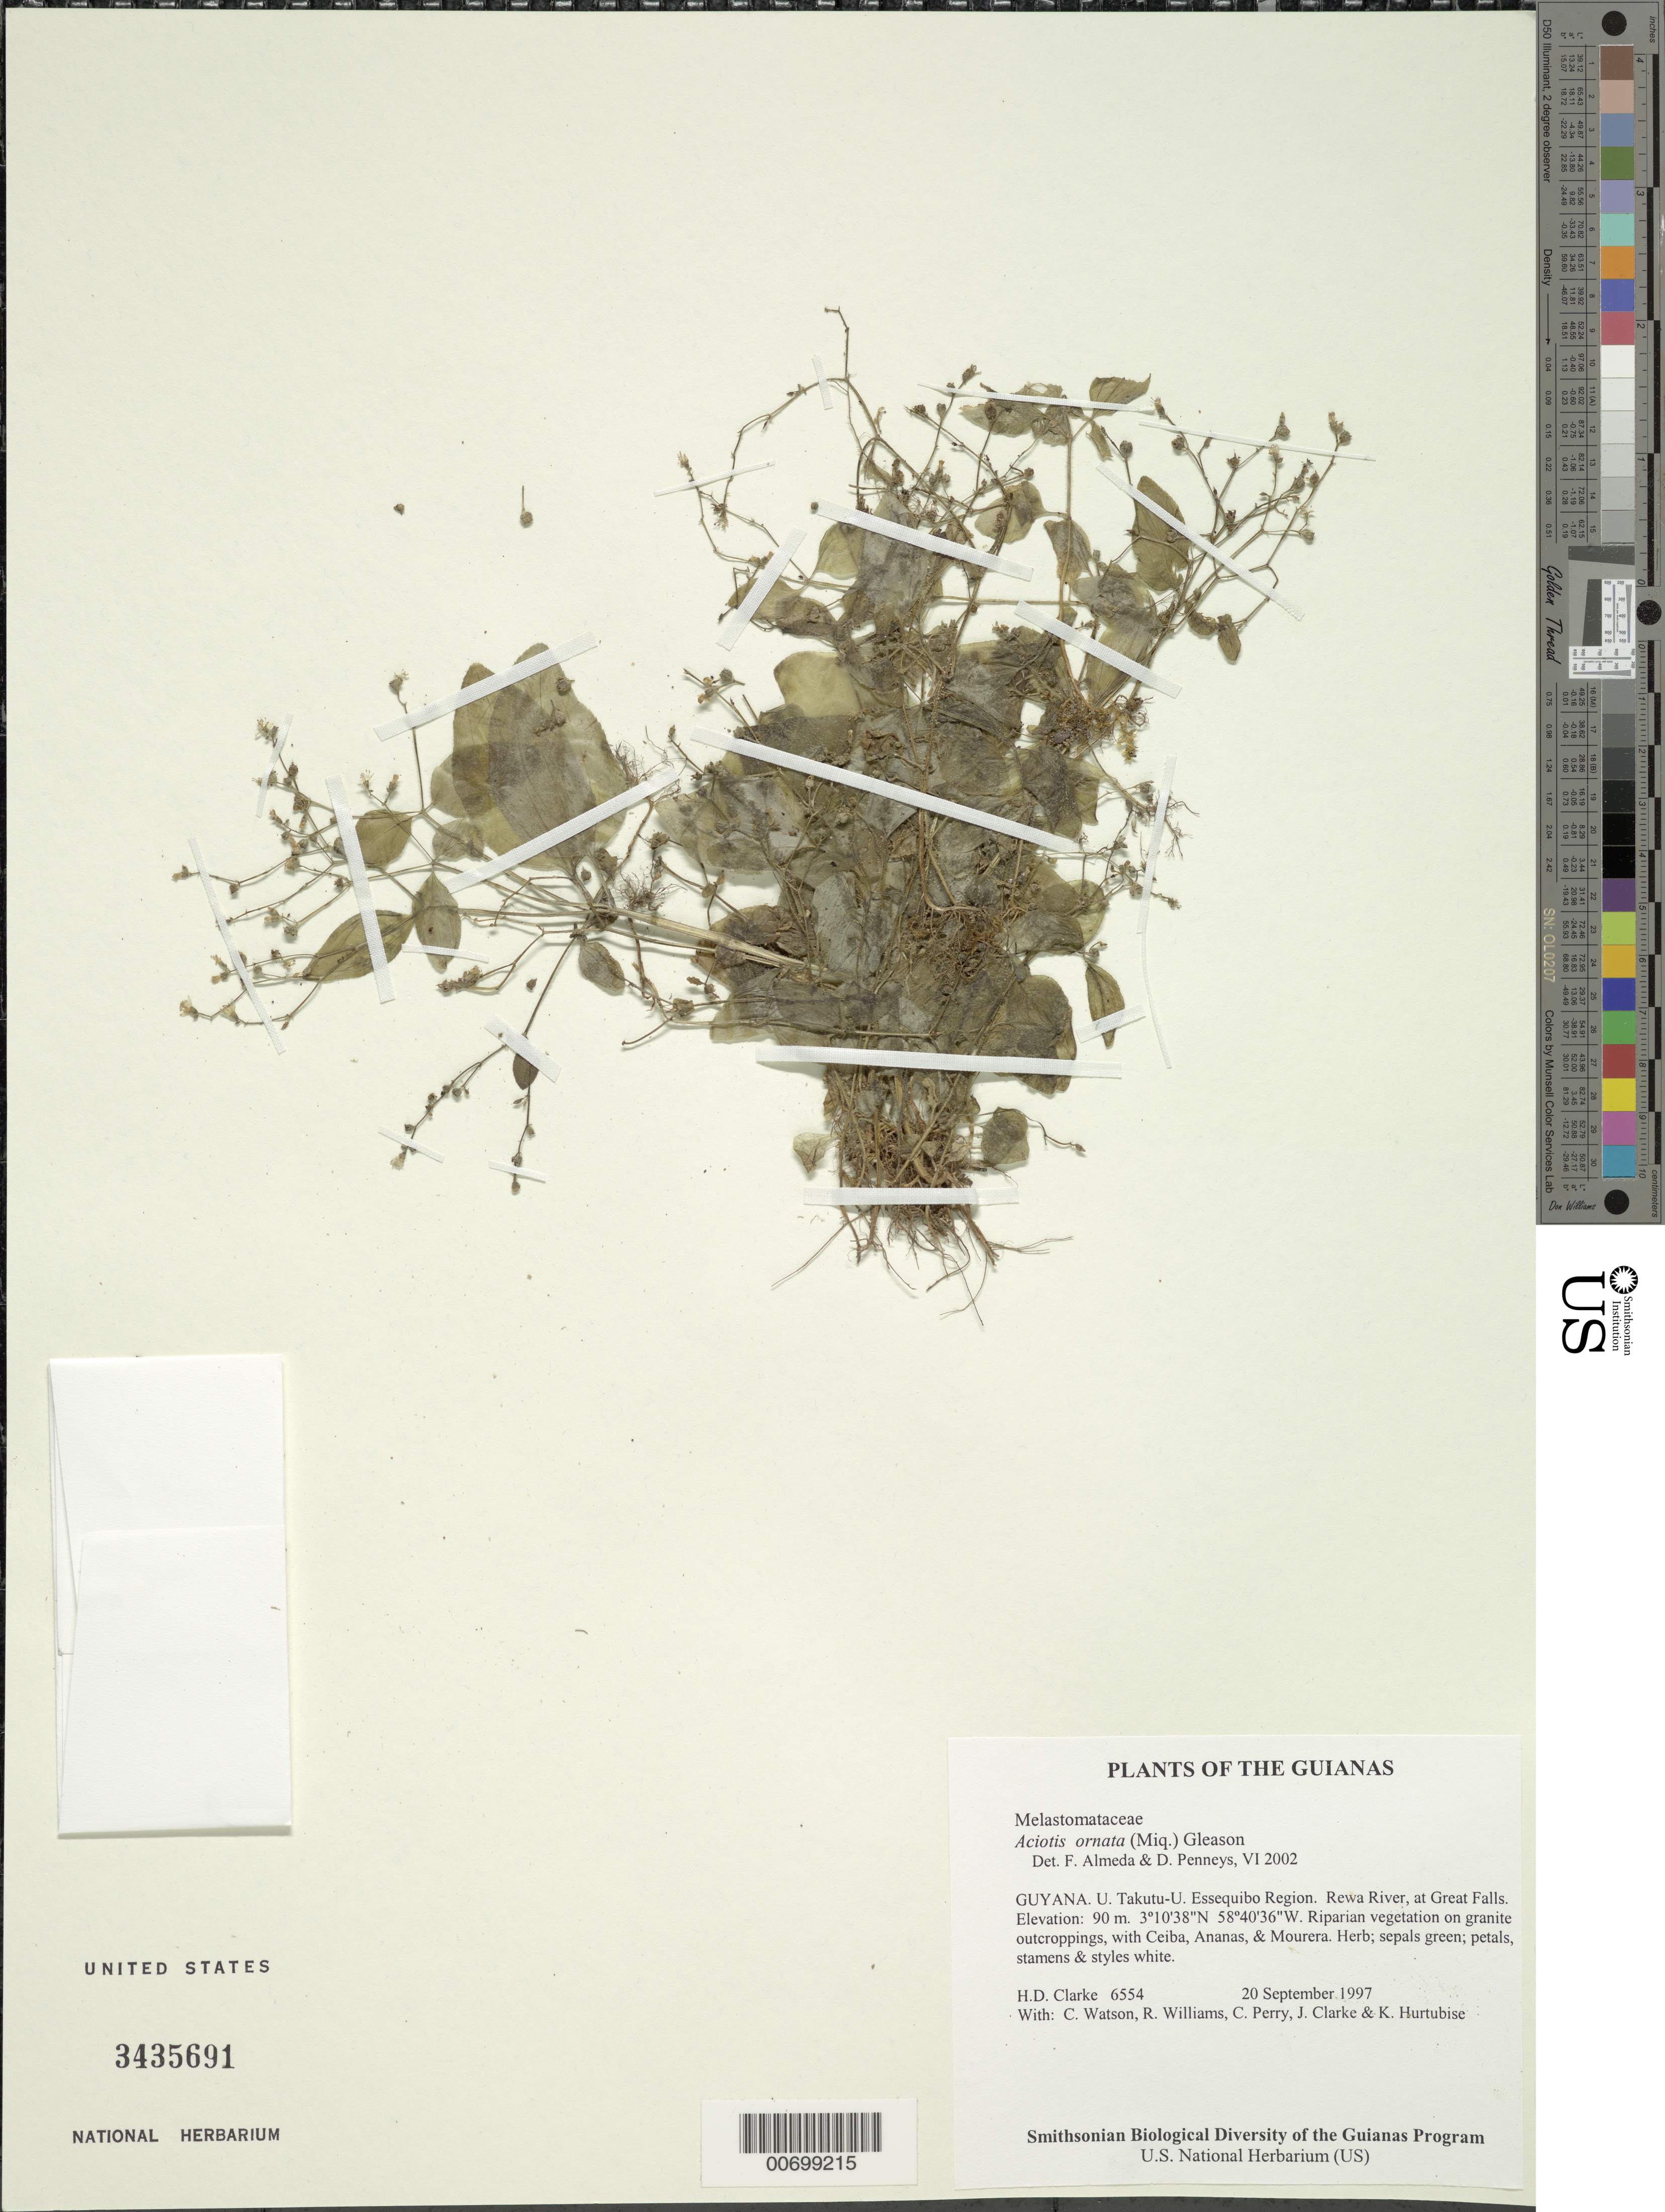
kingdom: Plantae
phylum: Tracheophyta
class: Magnoliopsida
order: Myrtales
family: Melastomataceae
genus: Aciotis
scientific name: Aciotis ornata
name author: (Miq.) Gleason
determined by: Almeda, F.; Penneys, D. S.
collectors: H. D. Clarke, C. Watson, R. Williams, C. Perry, J. Clarke & K. Hurtubise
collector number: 6554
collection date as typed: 20 September 1997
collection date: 1997-09-20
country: Guyana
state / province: U. Takutu-U. Essequibo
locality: Rewa River, at Great Falls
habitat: Riparian vegetation on granite outcroppings, with Ceiba, Ananas, & Mourera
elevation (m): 90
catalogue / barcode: US 3435691